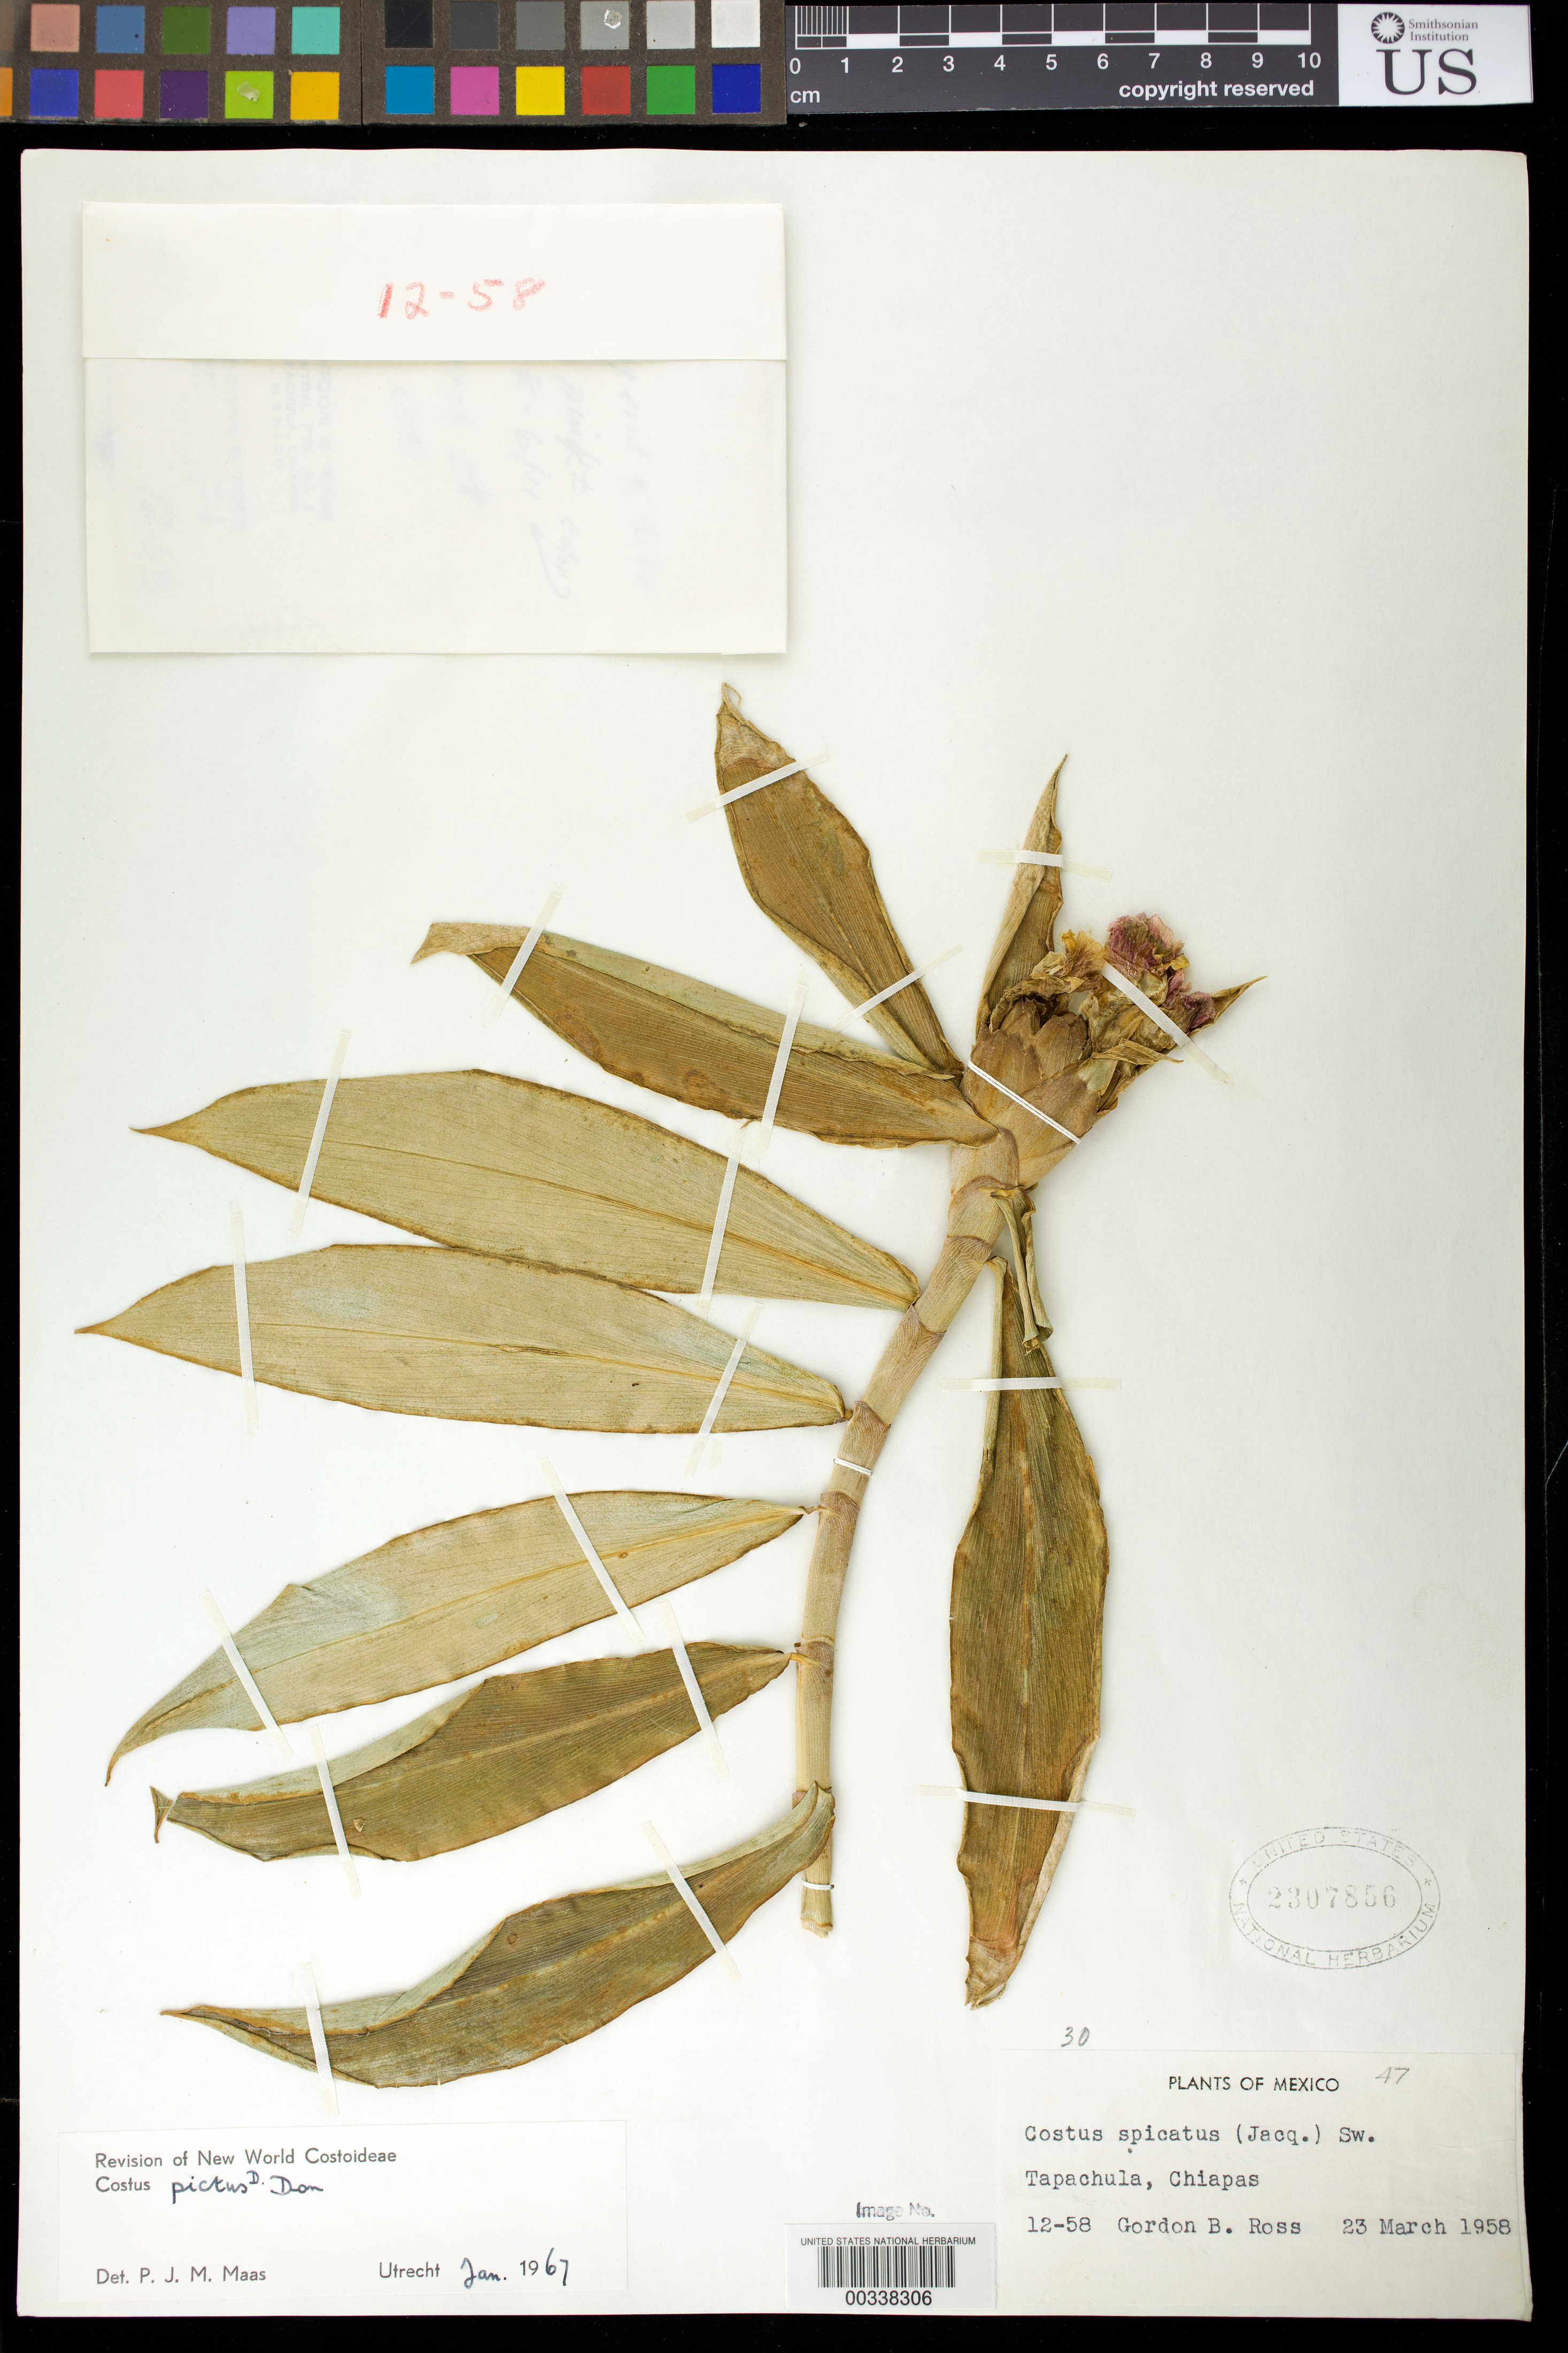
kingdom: Plantae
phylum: Tracheophyta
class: Liliopsida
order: Zingiberales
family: Costaceae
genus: Costus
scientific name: Costus pictus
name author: D. Don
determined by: Maas, Paul J. M.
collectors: G. B. Ross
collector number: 12-58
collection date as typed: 23 Mar 1958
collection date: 1958-03-23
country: Mexico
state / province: Chiapas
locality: Tapachula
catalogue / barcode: US 2307856